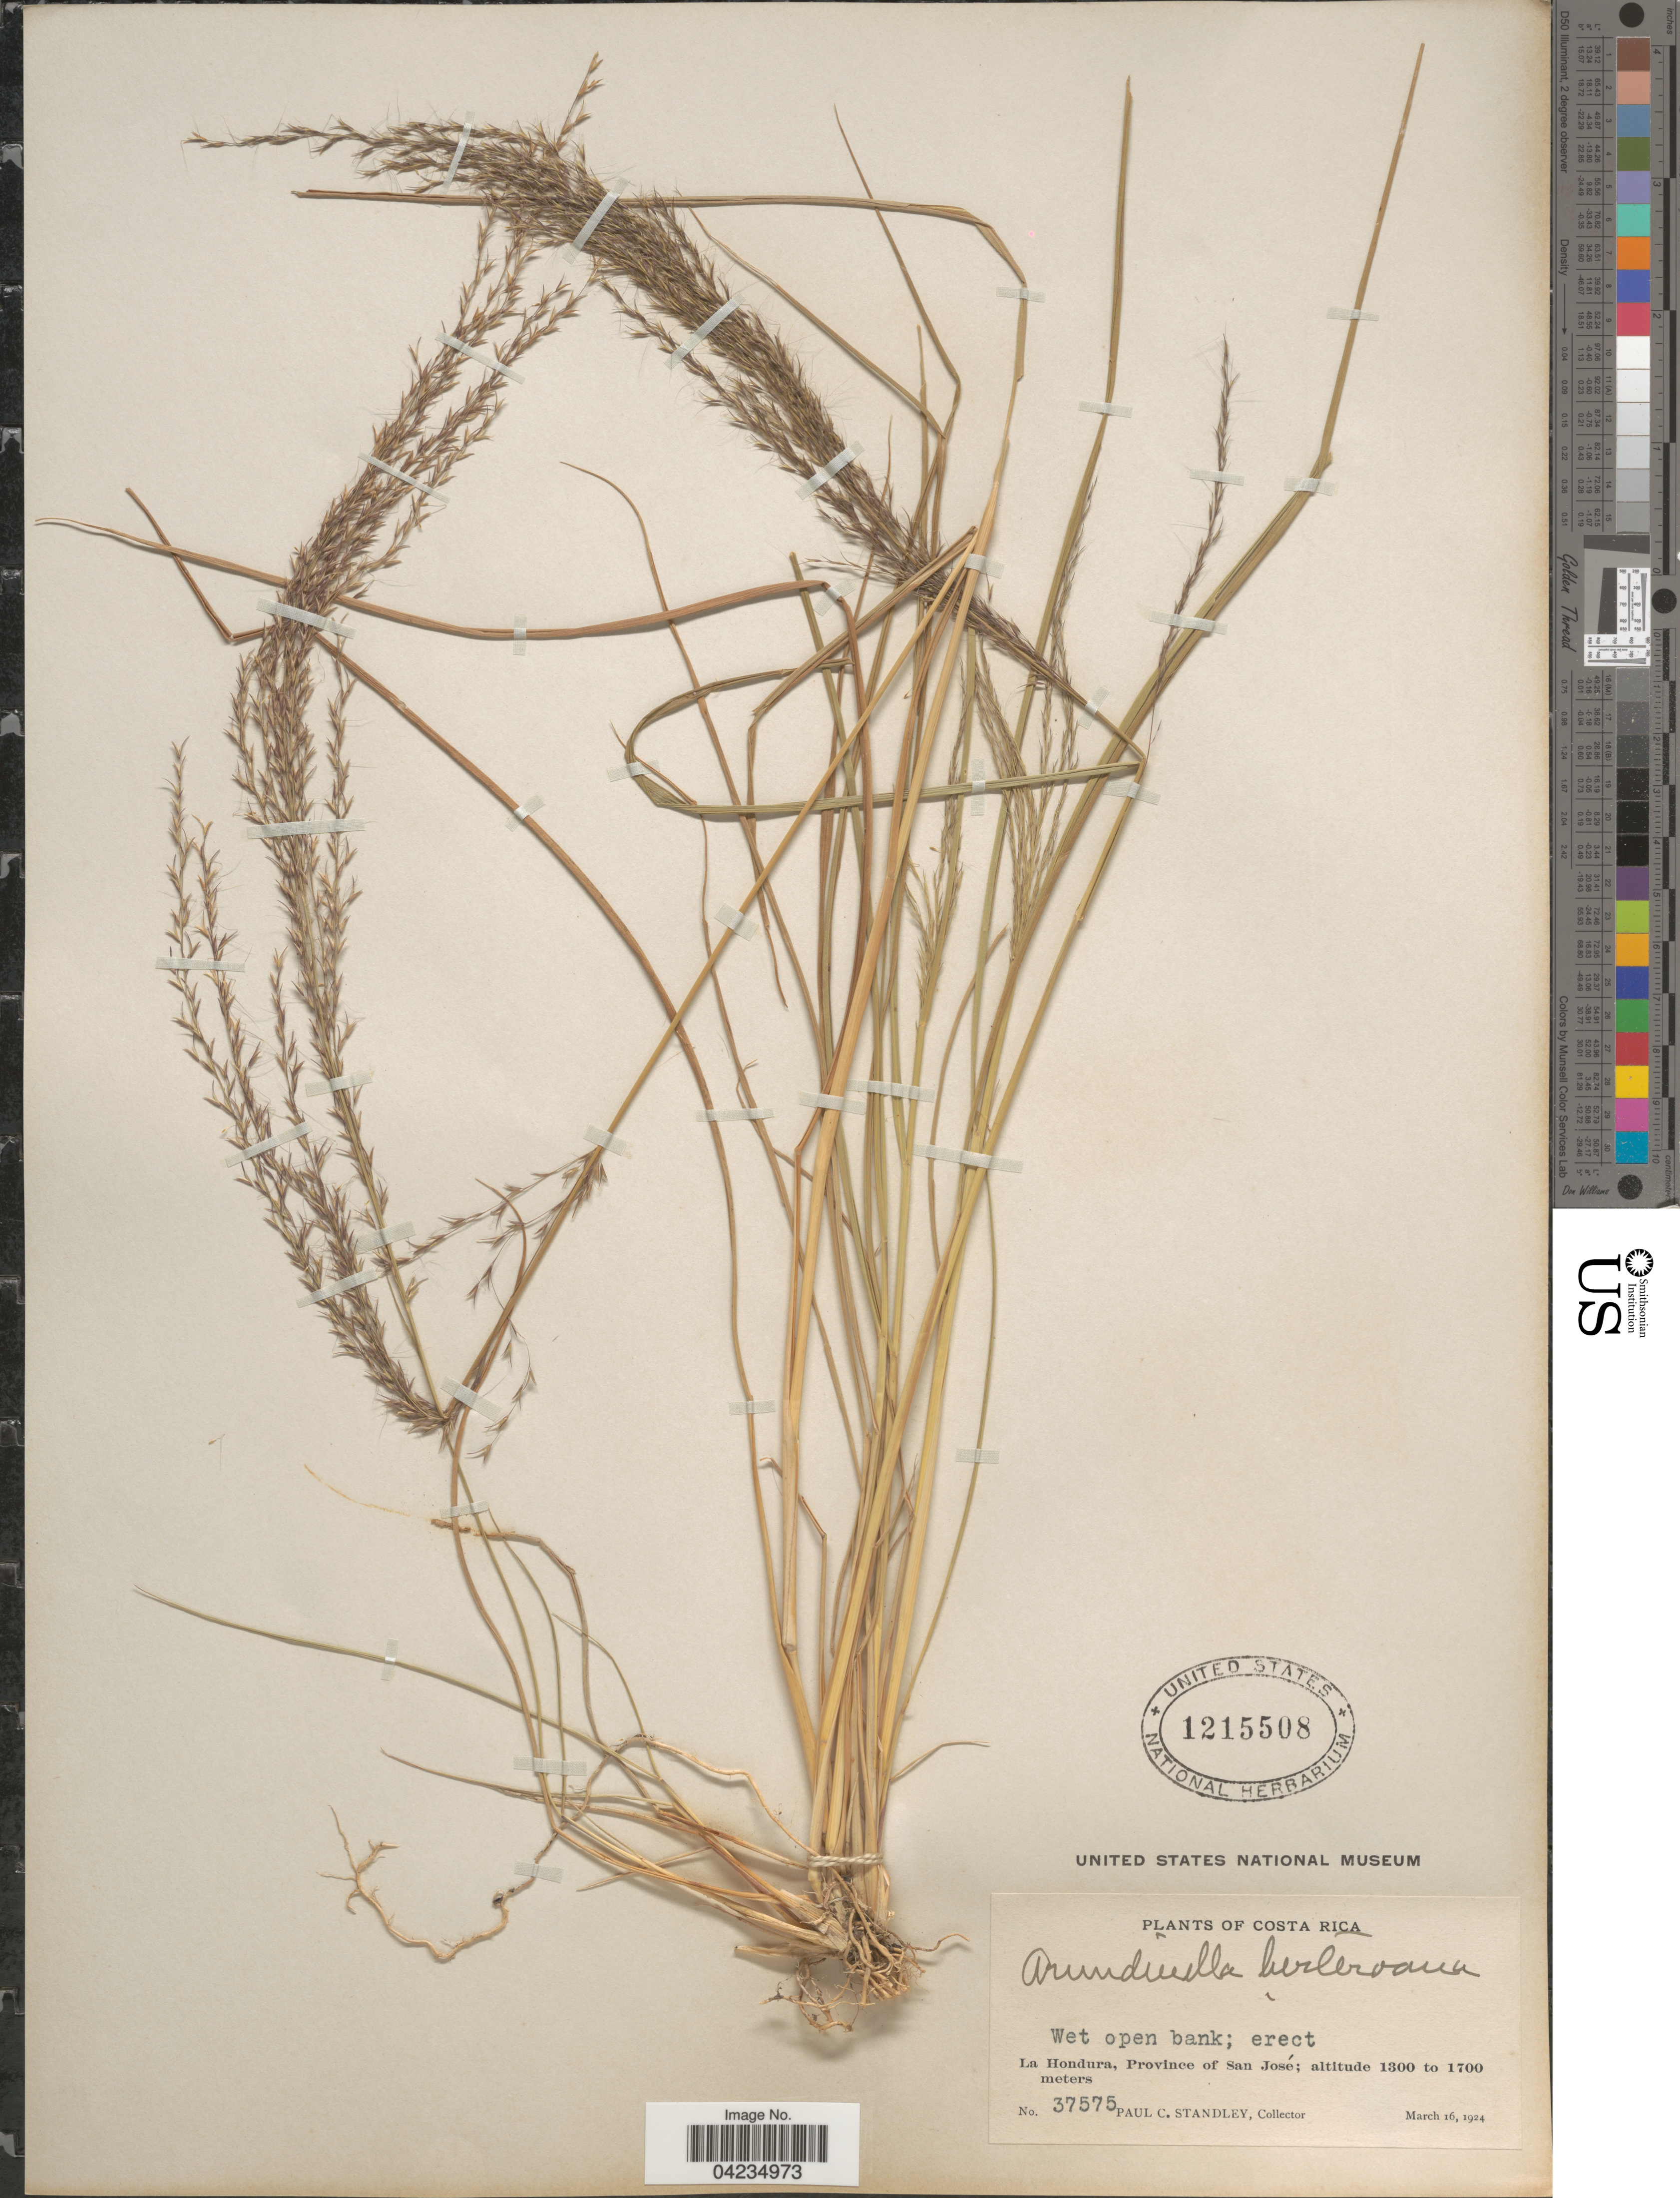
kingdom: Plantae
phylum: Tracheophyta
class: Liliopsida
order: Poales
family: Poaceae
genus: Arundinella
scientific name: Arundinella berteroniana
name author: (Schult.) Hitchc. & Chase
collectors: P. C. Standley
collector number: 37575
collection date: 1924-03-16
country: Costa Rica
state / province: San José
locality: La Hondura.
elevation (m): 1300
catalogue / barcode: US 1215508